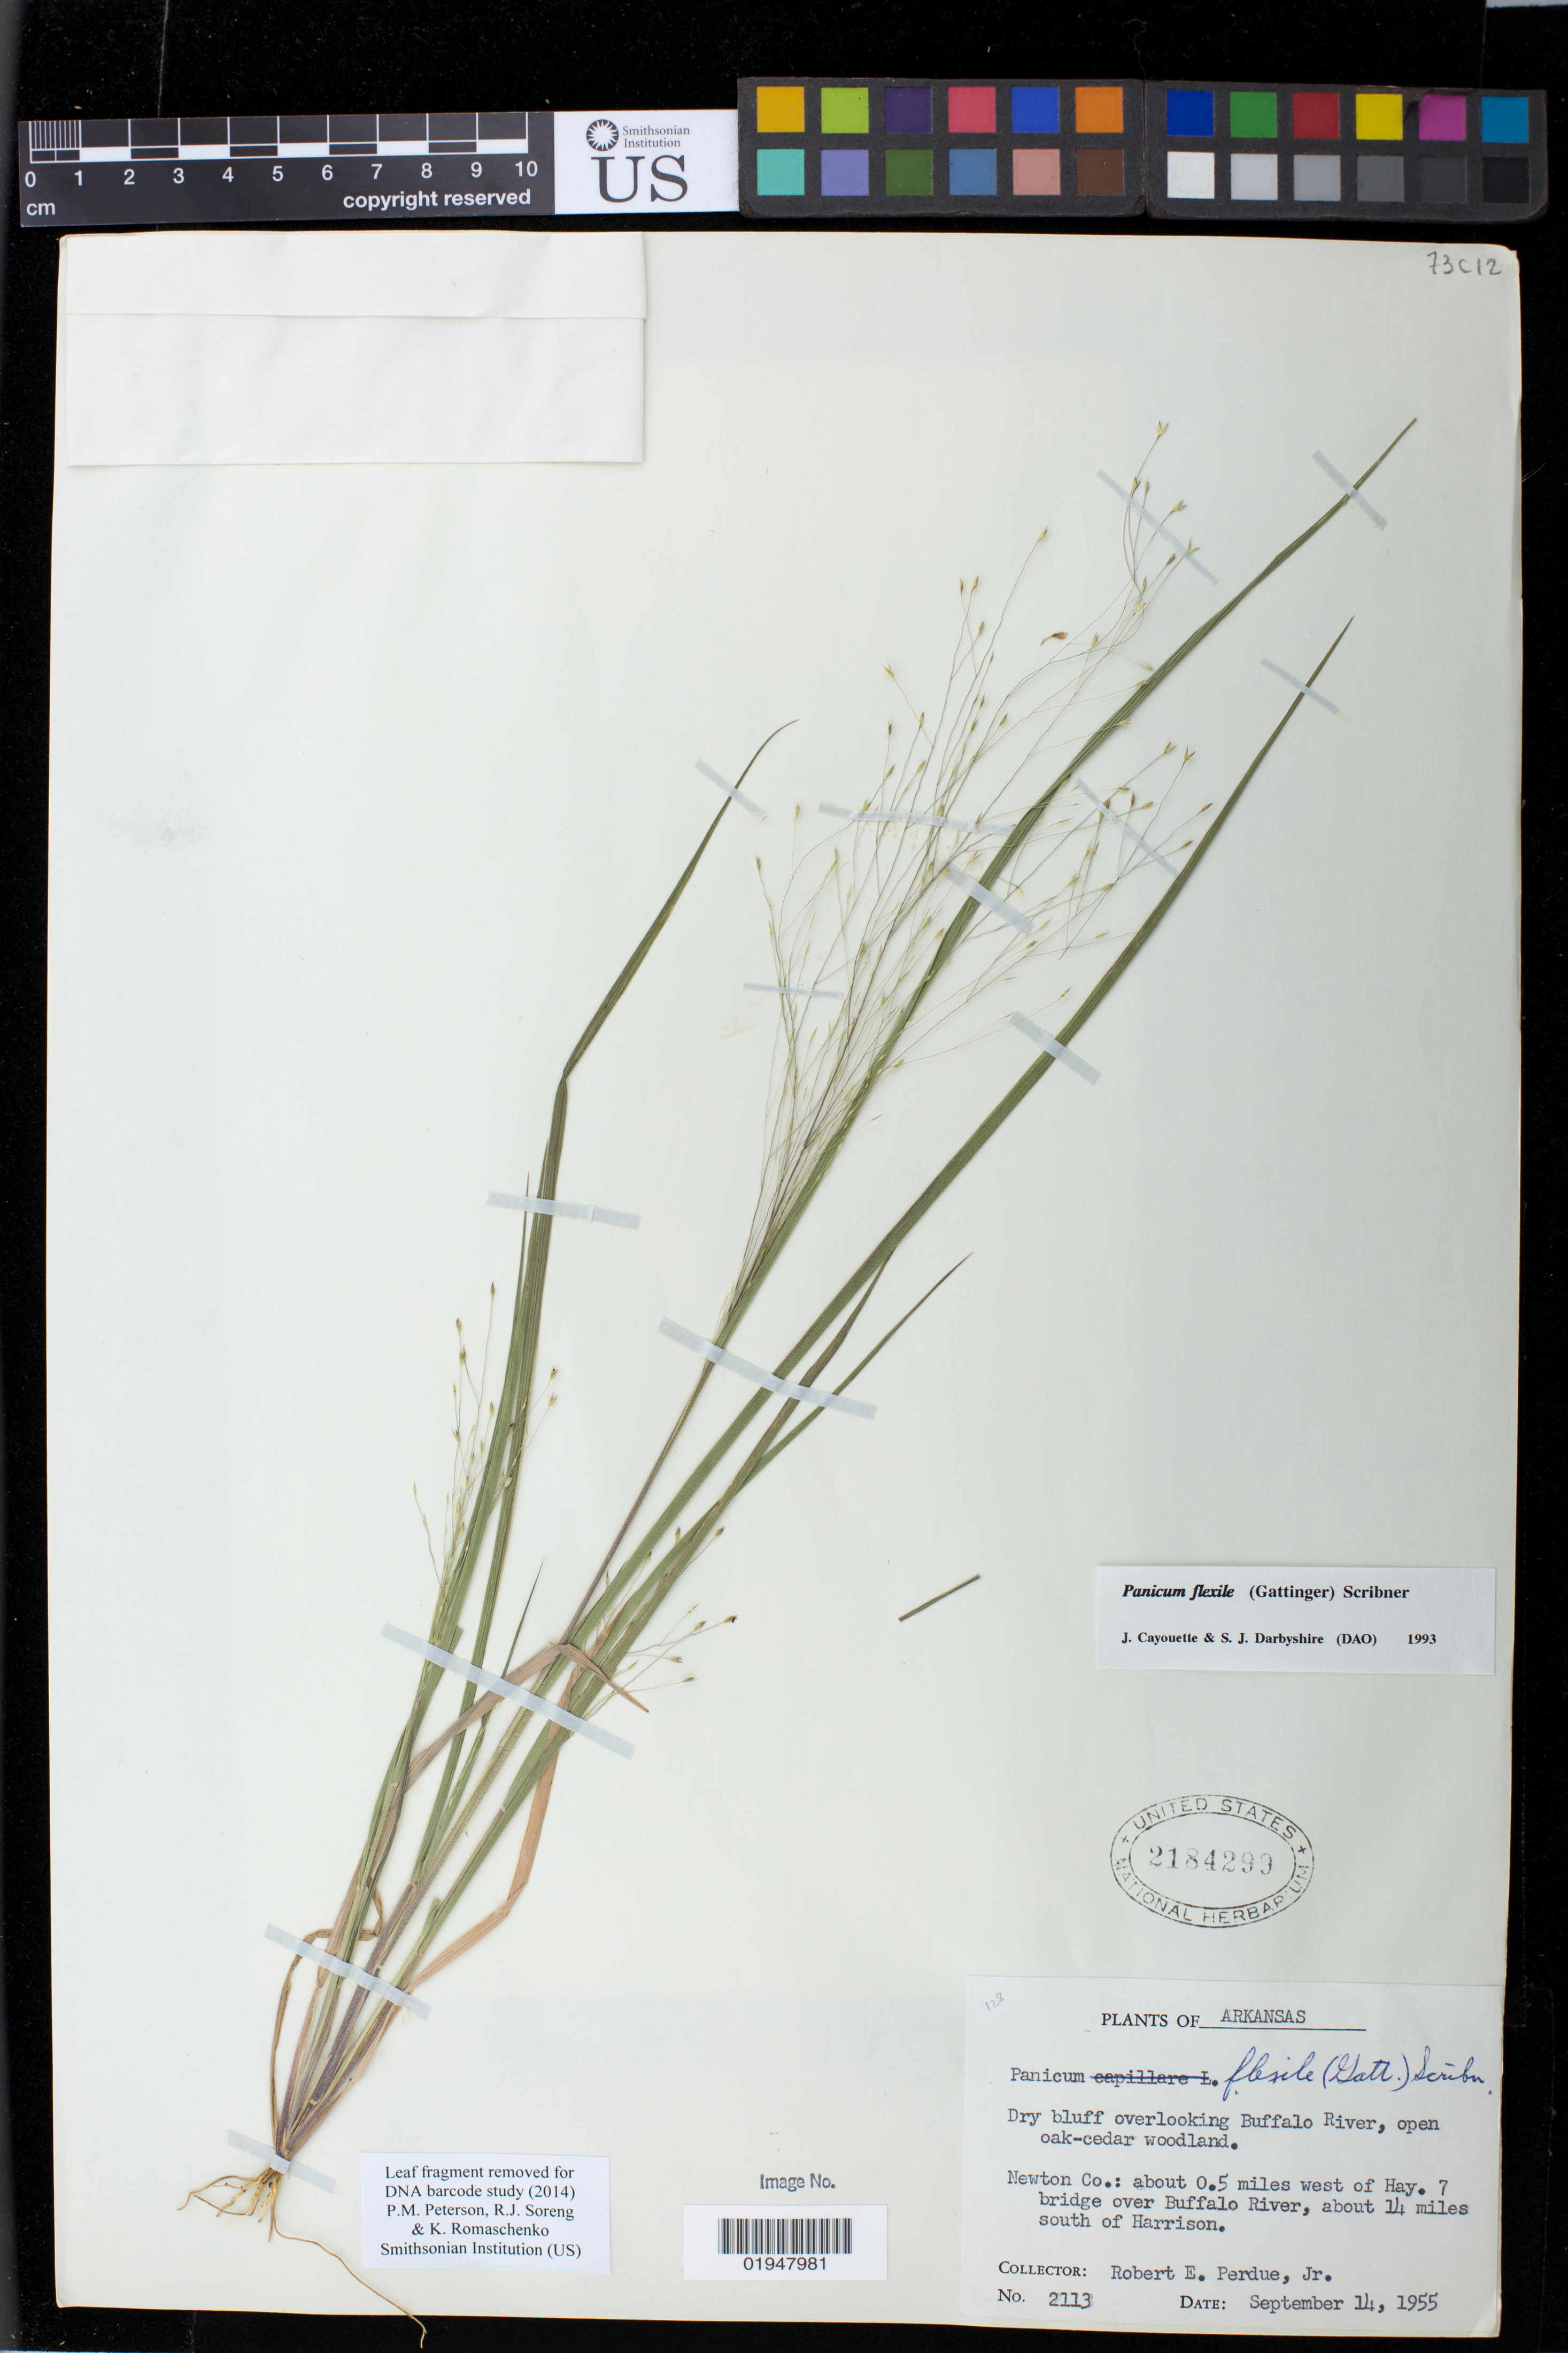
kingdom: Plantae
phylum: Tracheophyta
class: Liliopsida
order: Poales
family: Poaceae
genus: Panicum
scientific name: Panicum flexile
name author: (Gatt.) Scribn.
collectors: R. E. Perdue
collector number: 2113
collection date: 1955-09-14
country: United States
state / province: Arkansas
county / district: Newton County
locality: about 0.5 miles west of Hay. 7 bridge over Buffalo River, about 14 miles south of Harrison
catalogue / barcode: US 2184299